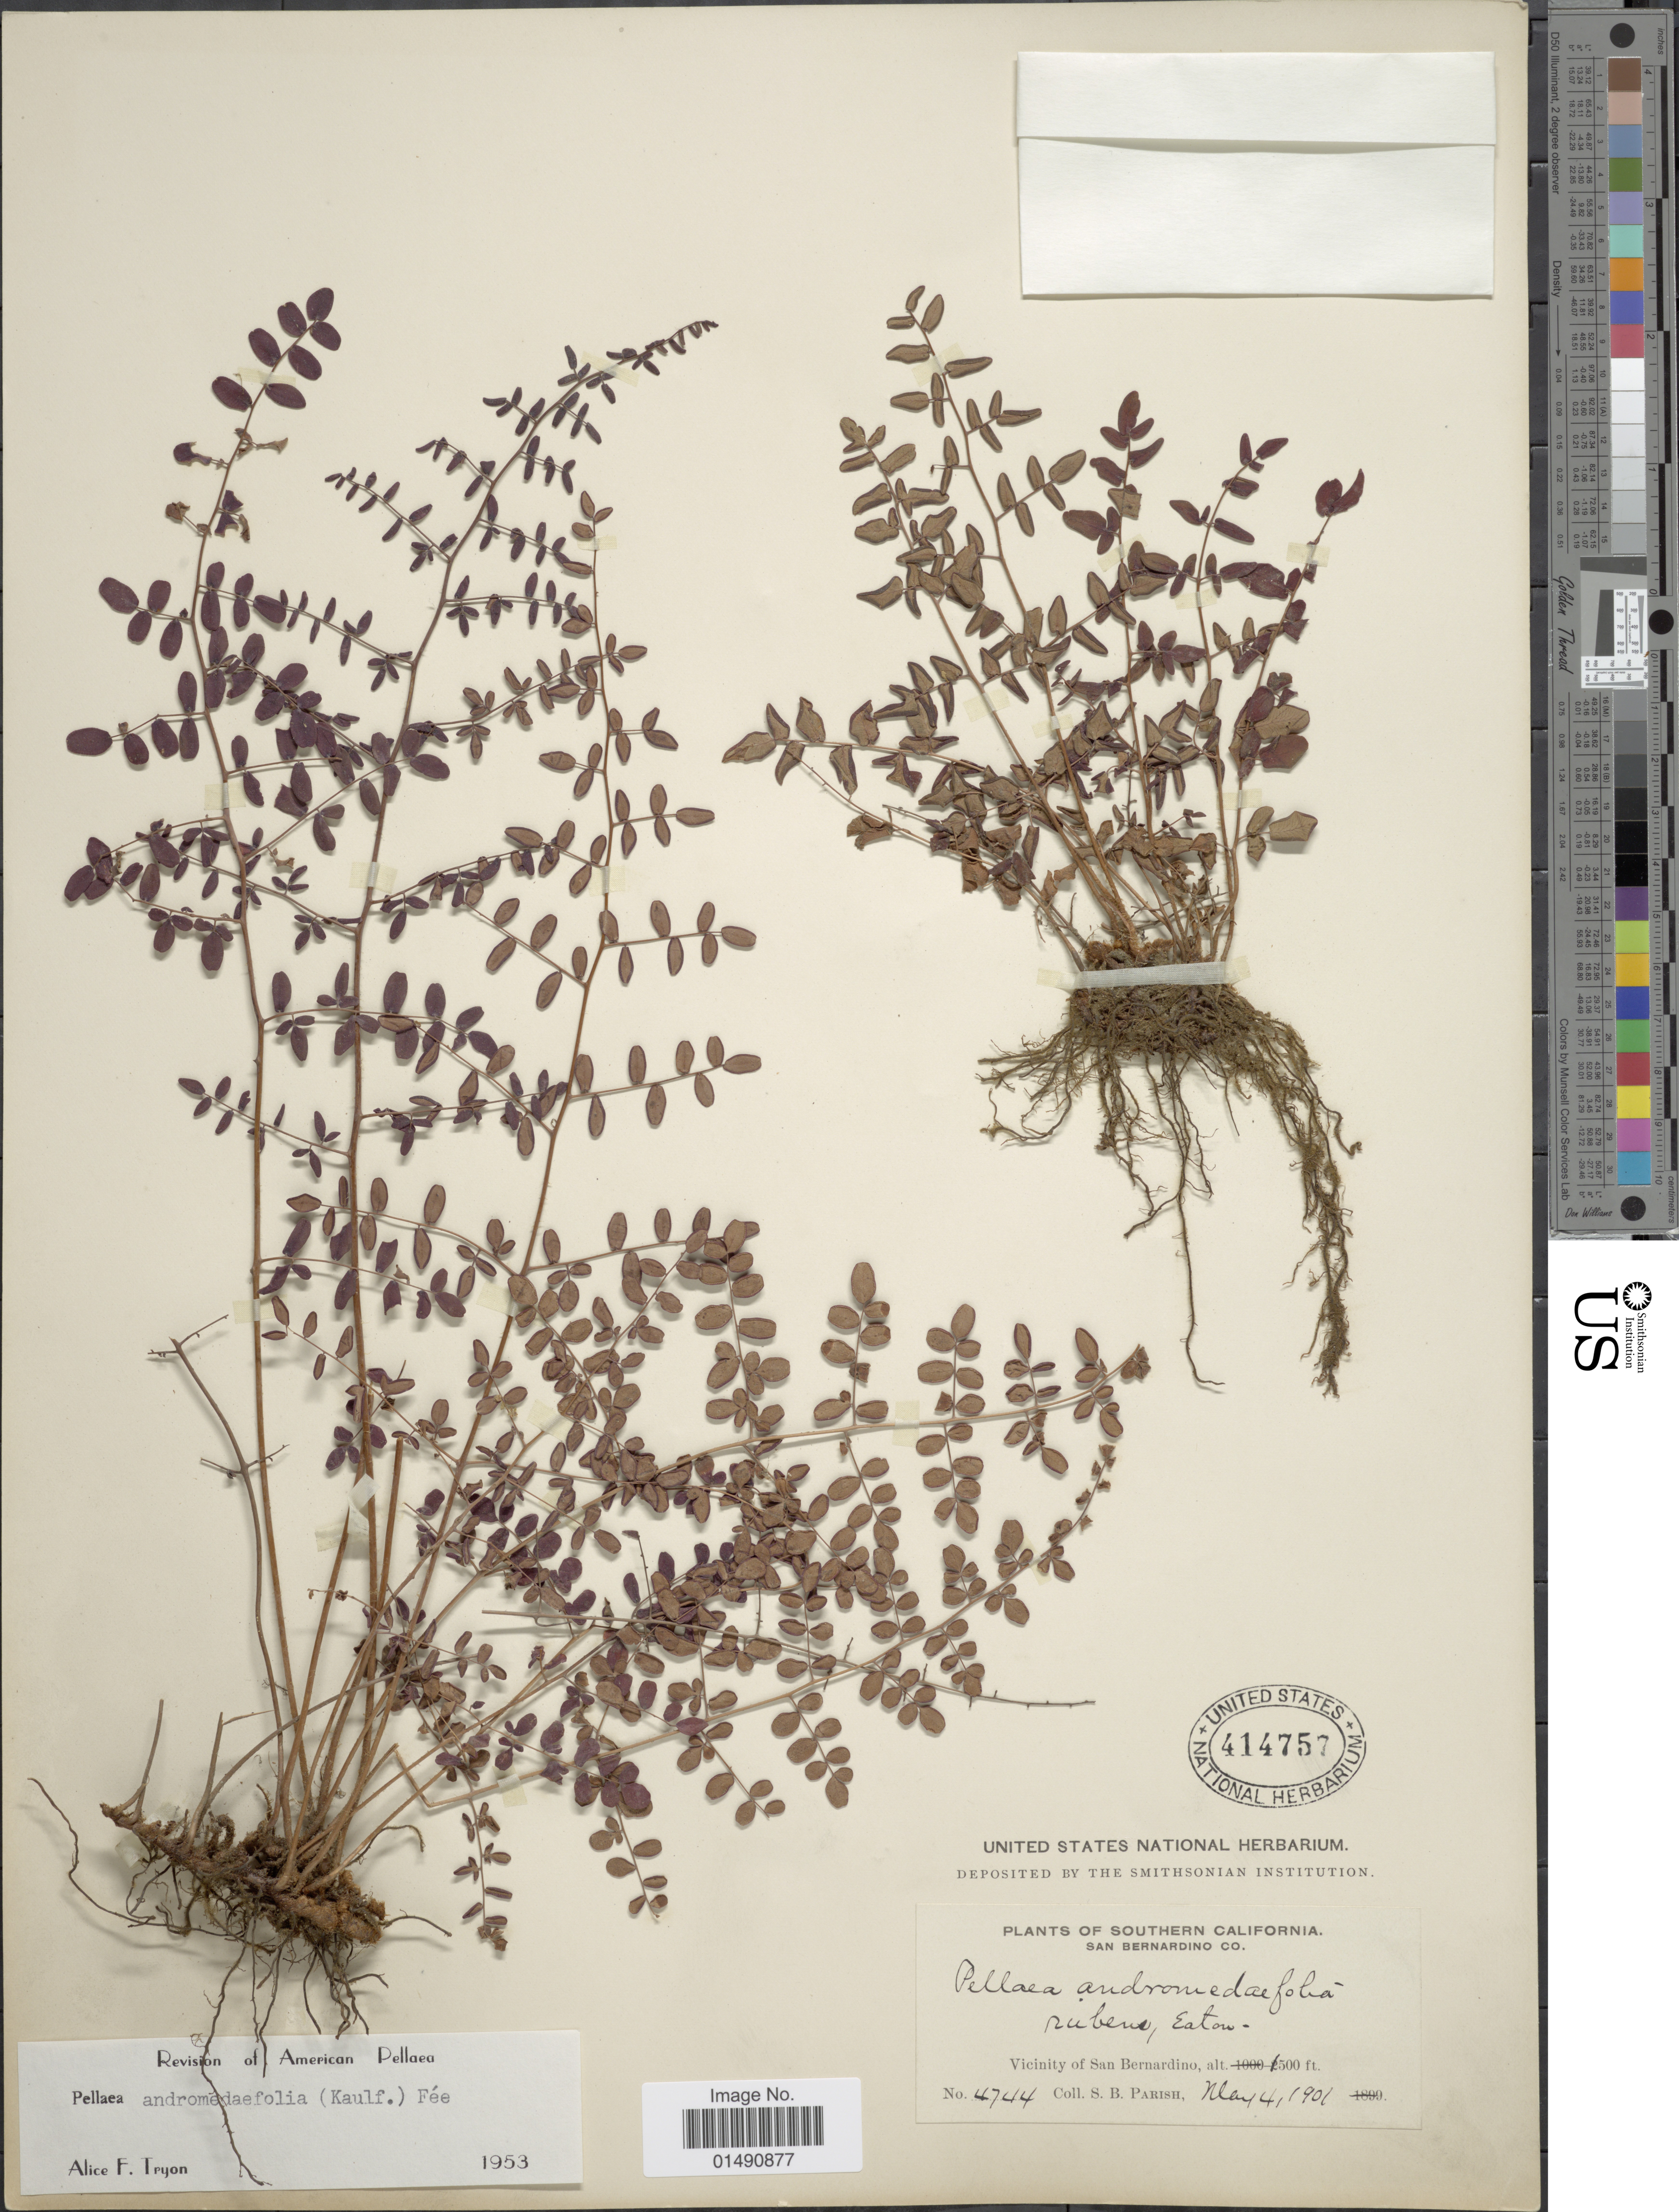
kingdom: Plantae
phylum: Tracheophyta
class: Polypodiopsida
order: Polypodiales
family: Pteridaceae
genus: Pellaea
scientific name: Pellaea andromedifolia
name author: (Kaulf.) Fée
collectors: S. B. Parish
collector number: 4744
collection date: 1901-05-04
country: United States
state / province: California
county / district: San Bernardino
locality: Southern California, San Bernardino, rubens, Easton, Vicinity of San Bernardino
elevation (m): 457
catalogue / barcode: US 414757